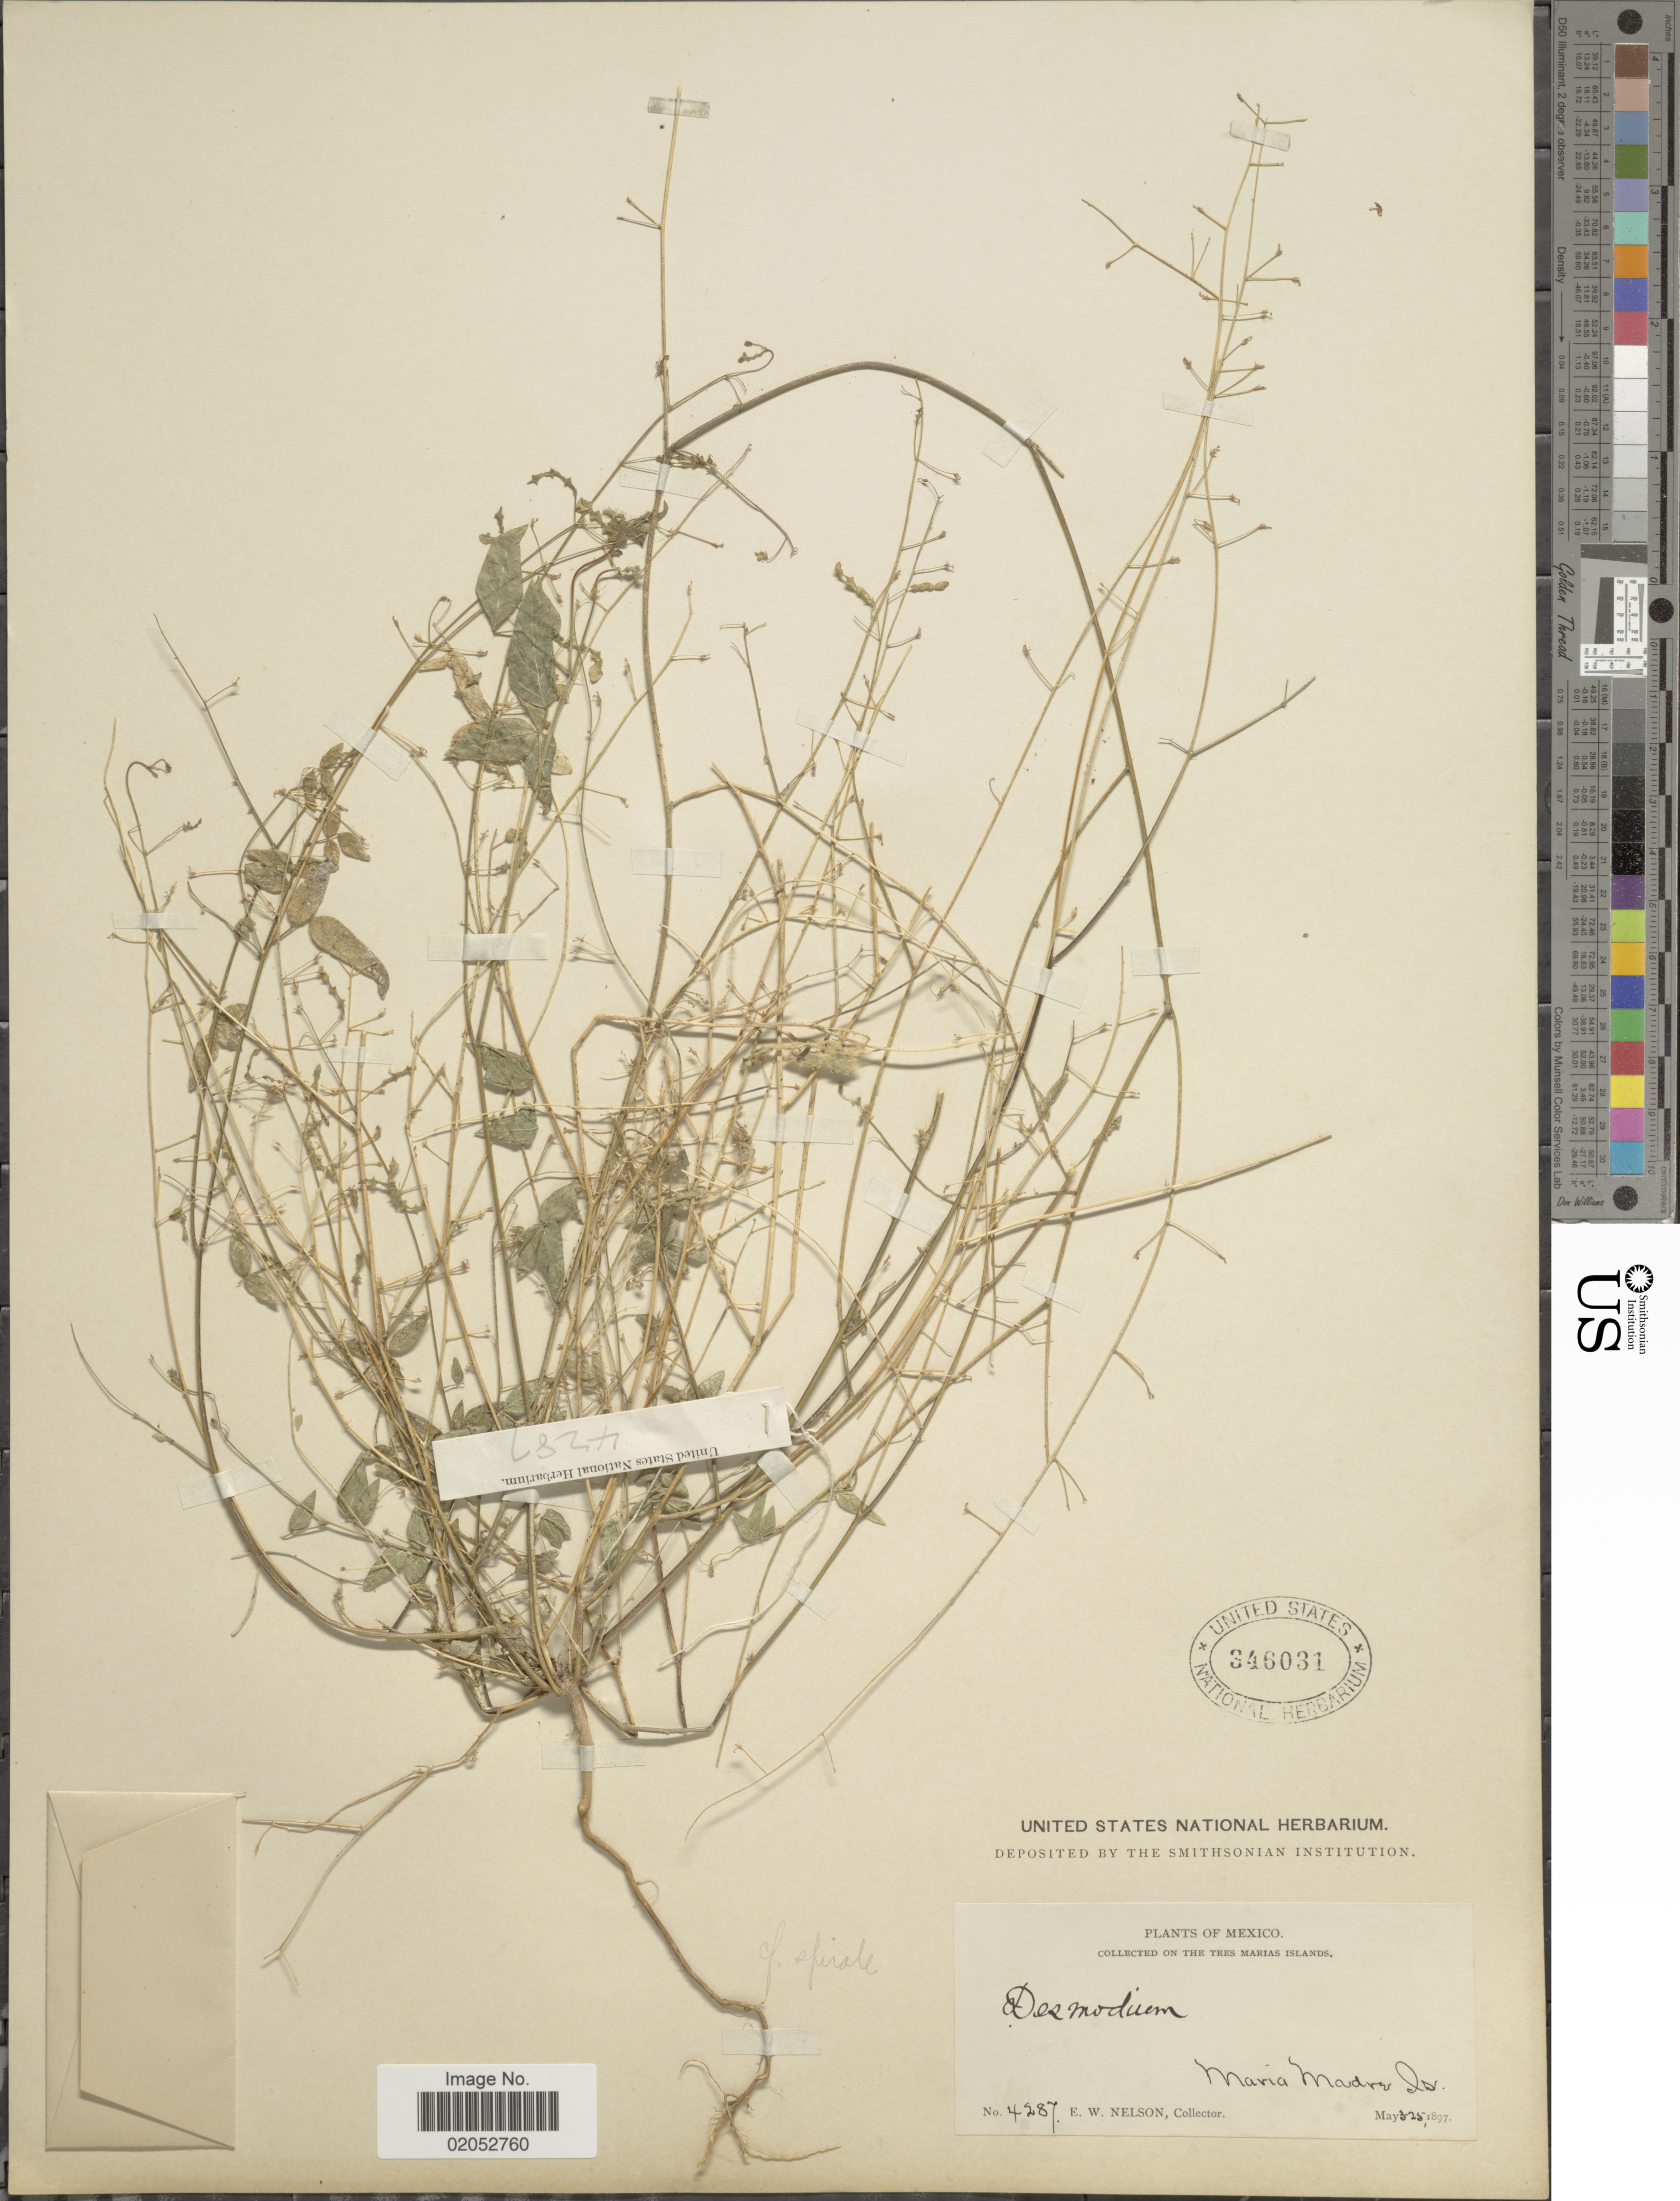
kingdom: Plantae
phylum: Tracheophyta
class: Magnoliopsida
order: Fabales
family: Fabaceae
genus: Desmodium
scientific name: Desmodium procumbens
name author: (Mill.) Hitchc.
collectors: E. W. Nelson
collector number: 4287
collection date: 1897-05-03/1897-05-25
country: Mexico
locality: On the Tres Mrias Islands, Maria Madre Is.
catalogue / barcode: US 346031